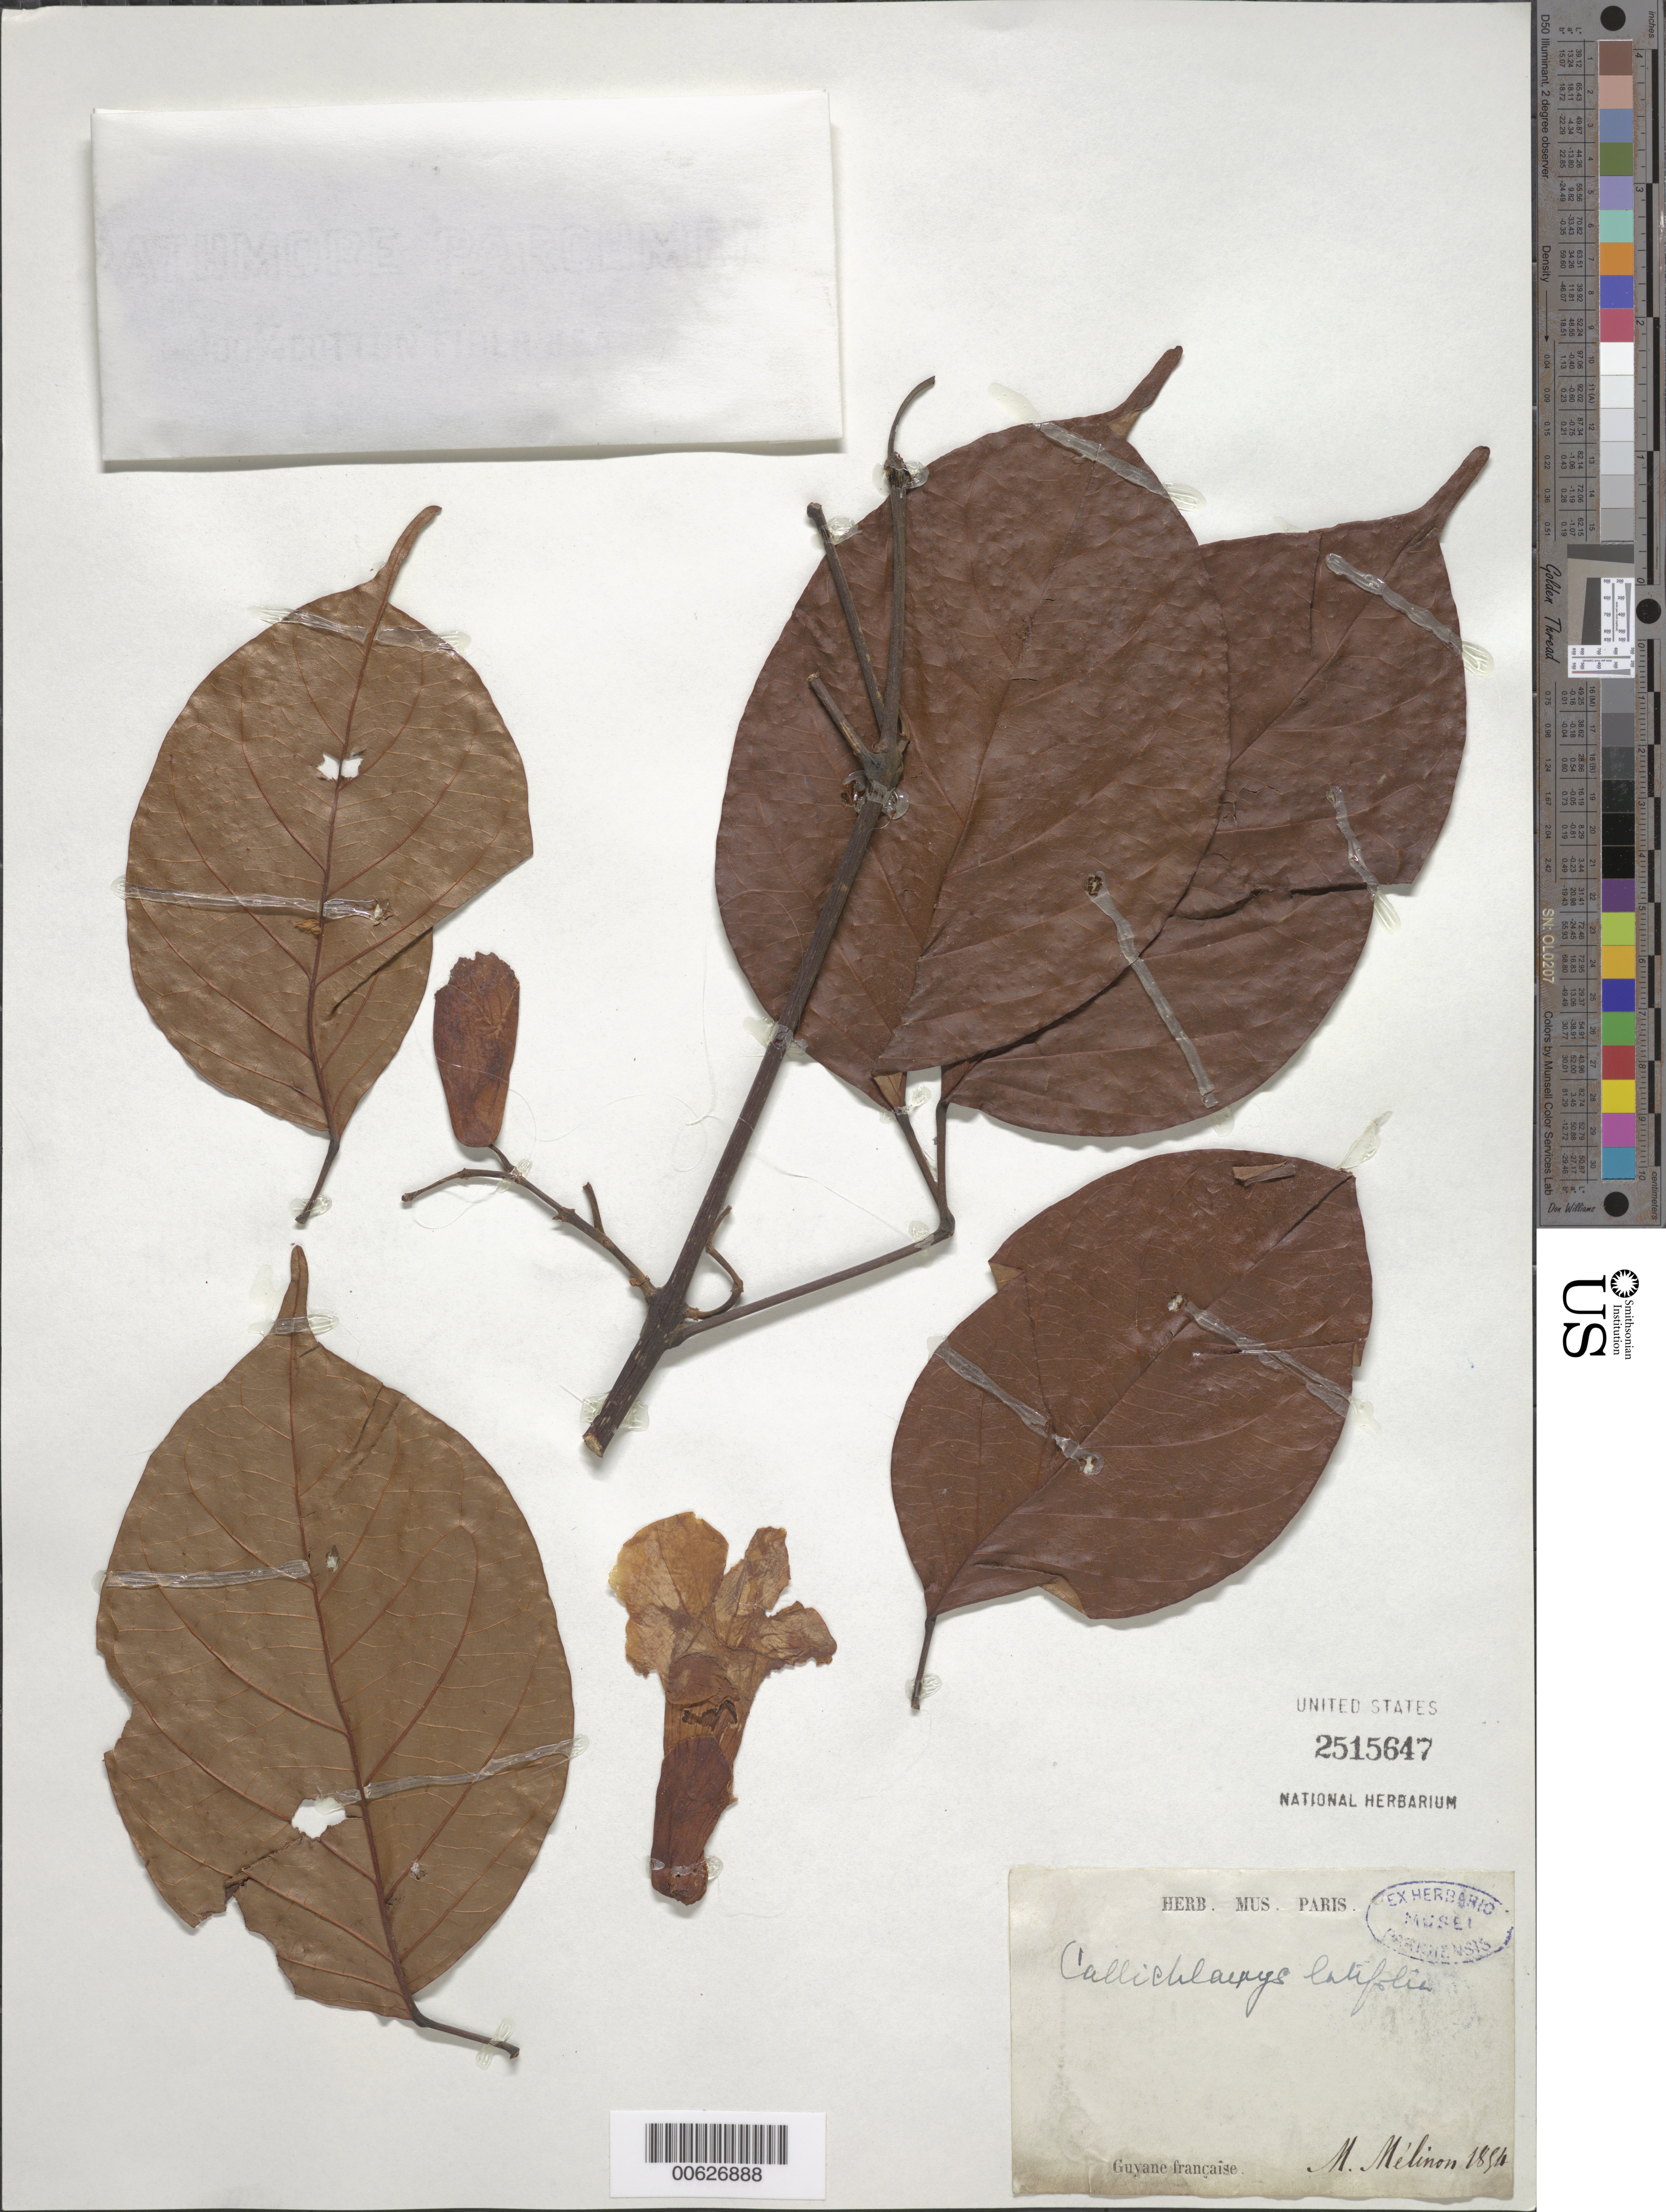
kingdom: Plantae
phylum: Tracheophyta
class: Magnoliopsida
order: Lamiales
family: Bignoniaceae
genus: Callichlamys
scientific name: Callichlamys latifolia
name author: (Rich.) K. Schum.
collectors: E. Mélinon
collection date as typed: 1854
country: French Guiana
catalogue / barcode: US 2515647